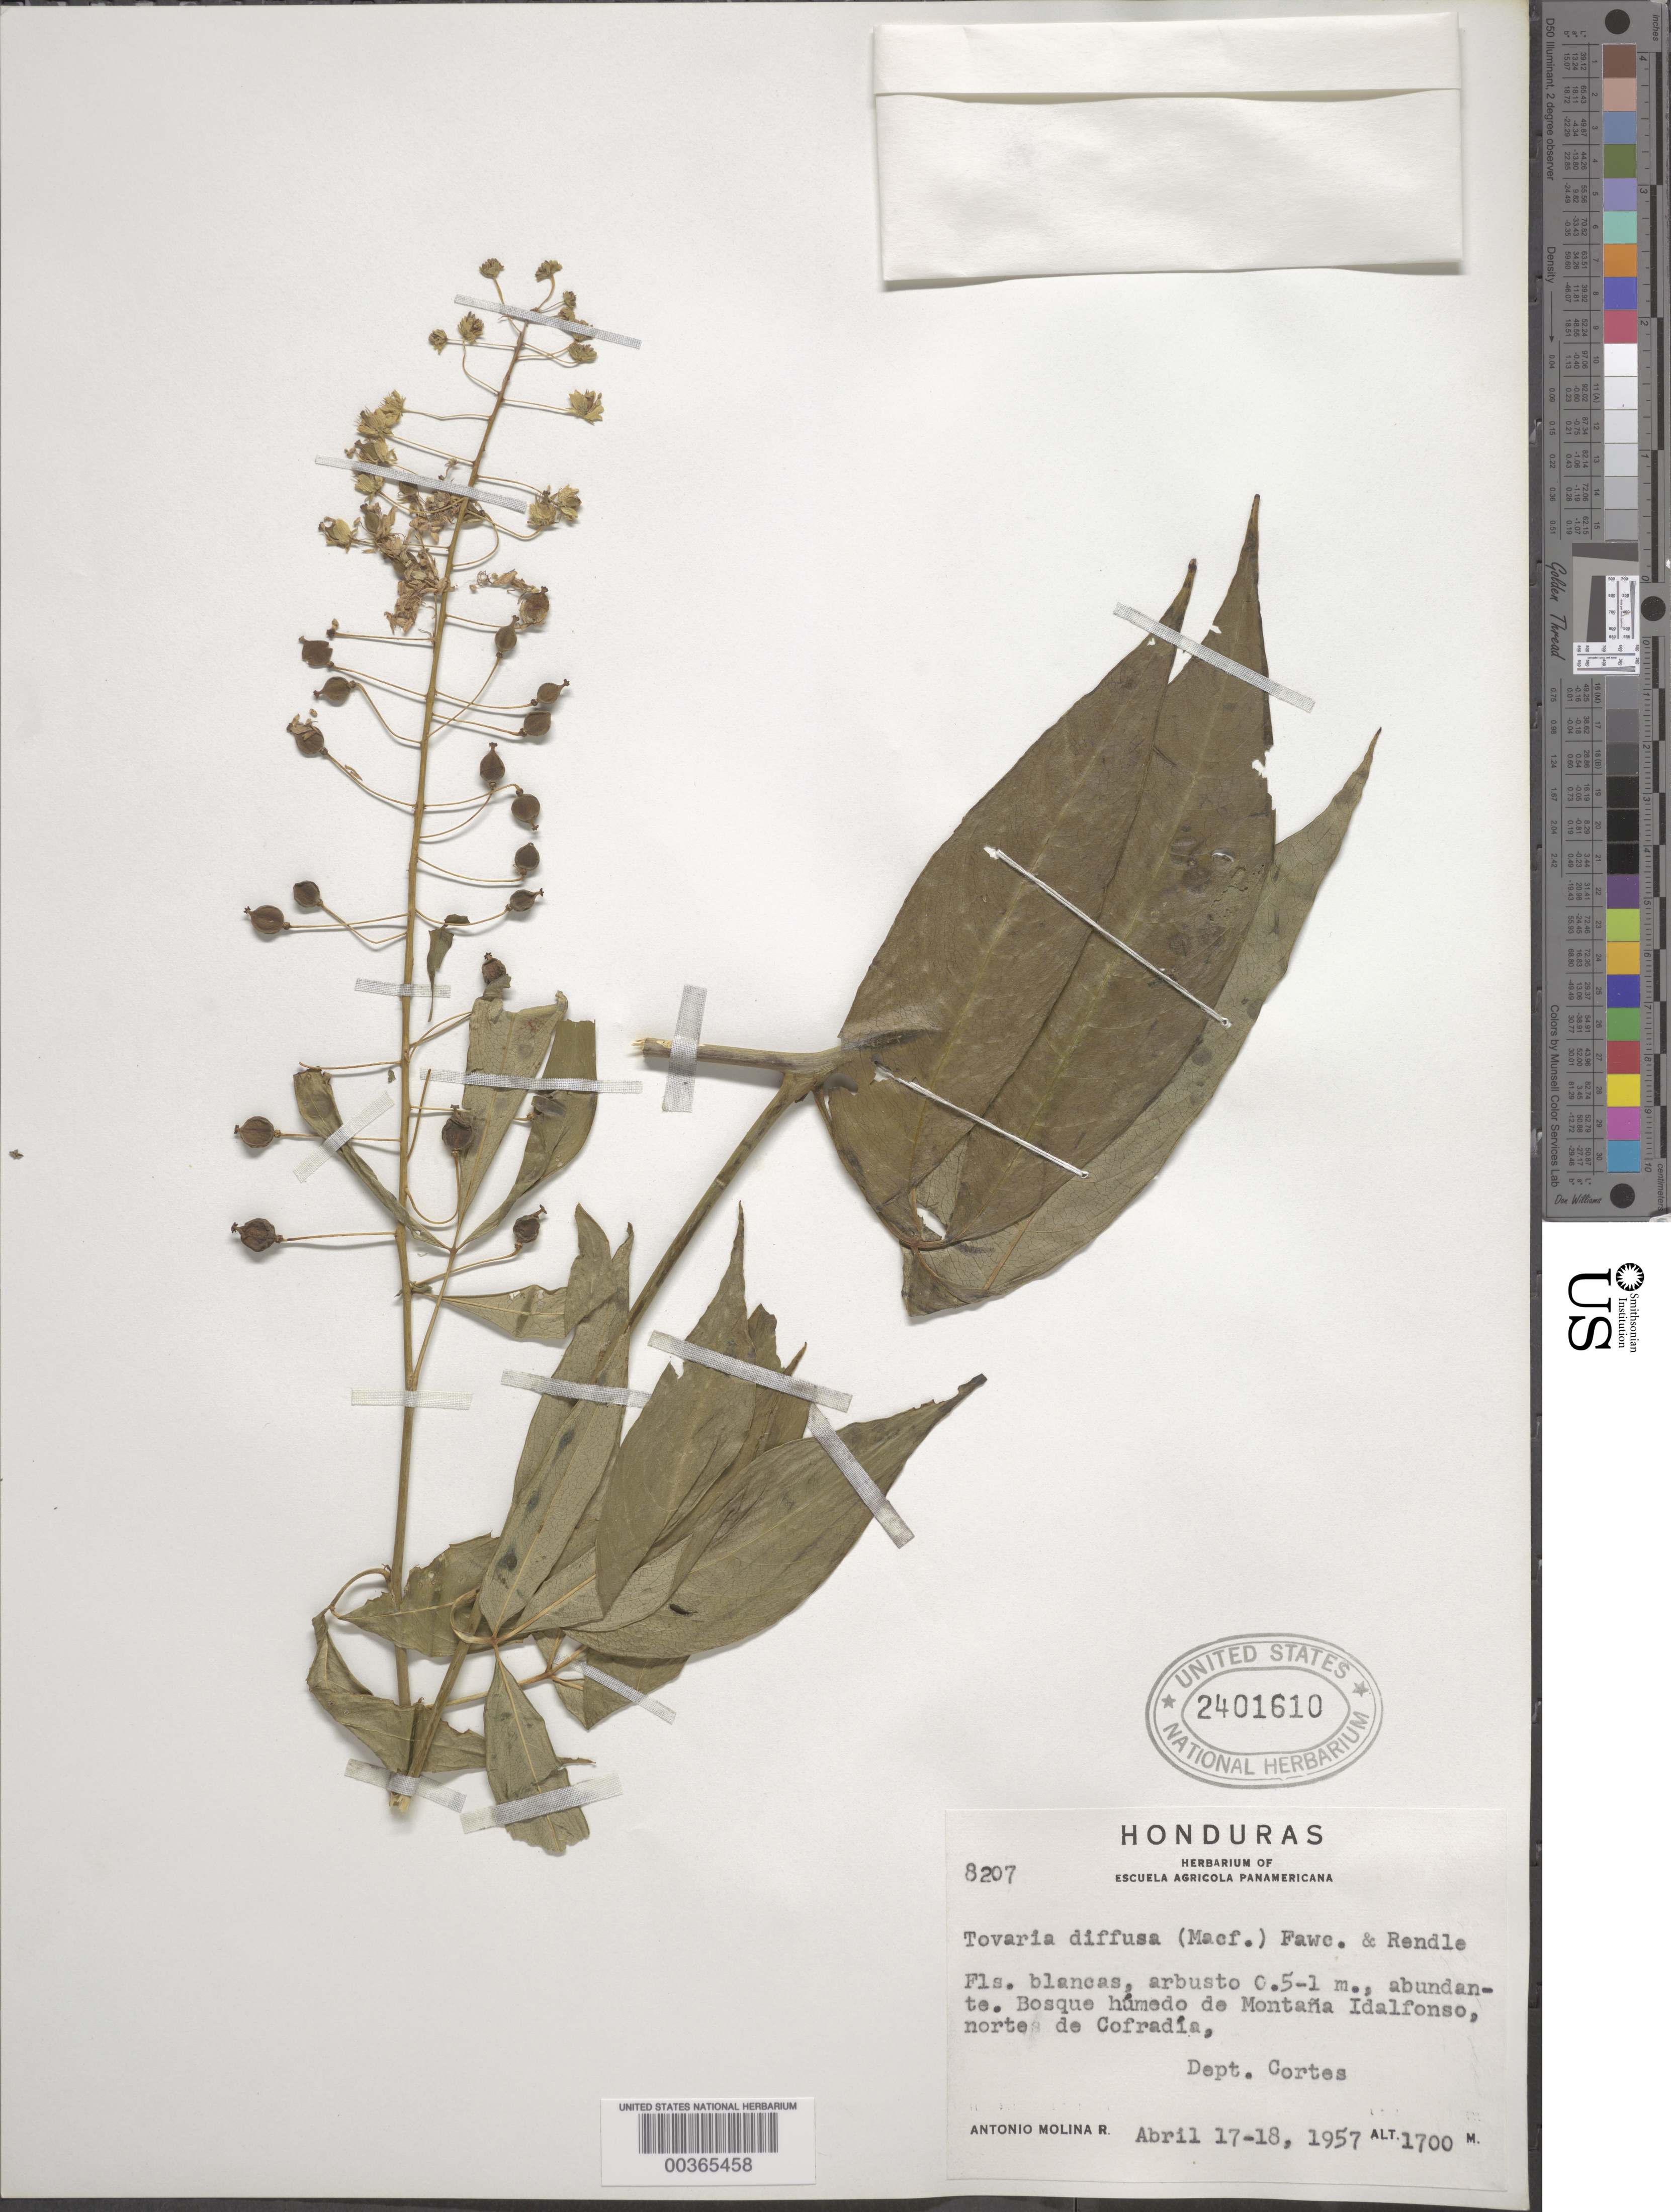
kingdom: Plantae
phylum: Tracheophyta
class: Magnoliopsida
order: Brassicales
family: Tovariaceae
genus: Tovaria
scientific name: Tovaria diffusa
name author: (Macfad.) Fawc. & Rendle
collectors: A. Molina R.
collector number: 8207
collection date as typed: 17 Apr 1957 to 18 Apr 1957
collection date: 1957-04-17/1957-04-18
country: Honduras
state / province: Cortés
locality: Montana Idalfonso, N de Cofradia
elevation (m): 1700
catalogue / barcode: US 2401610